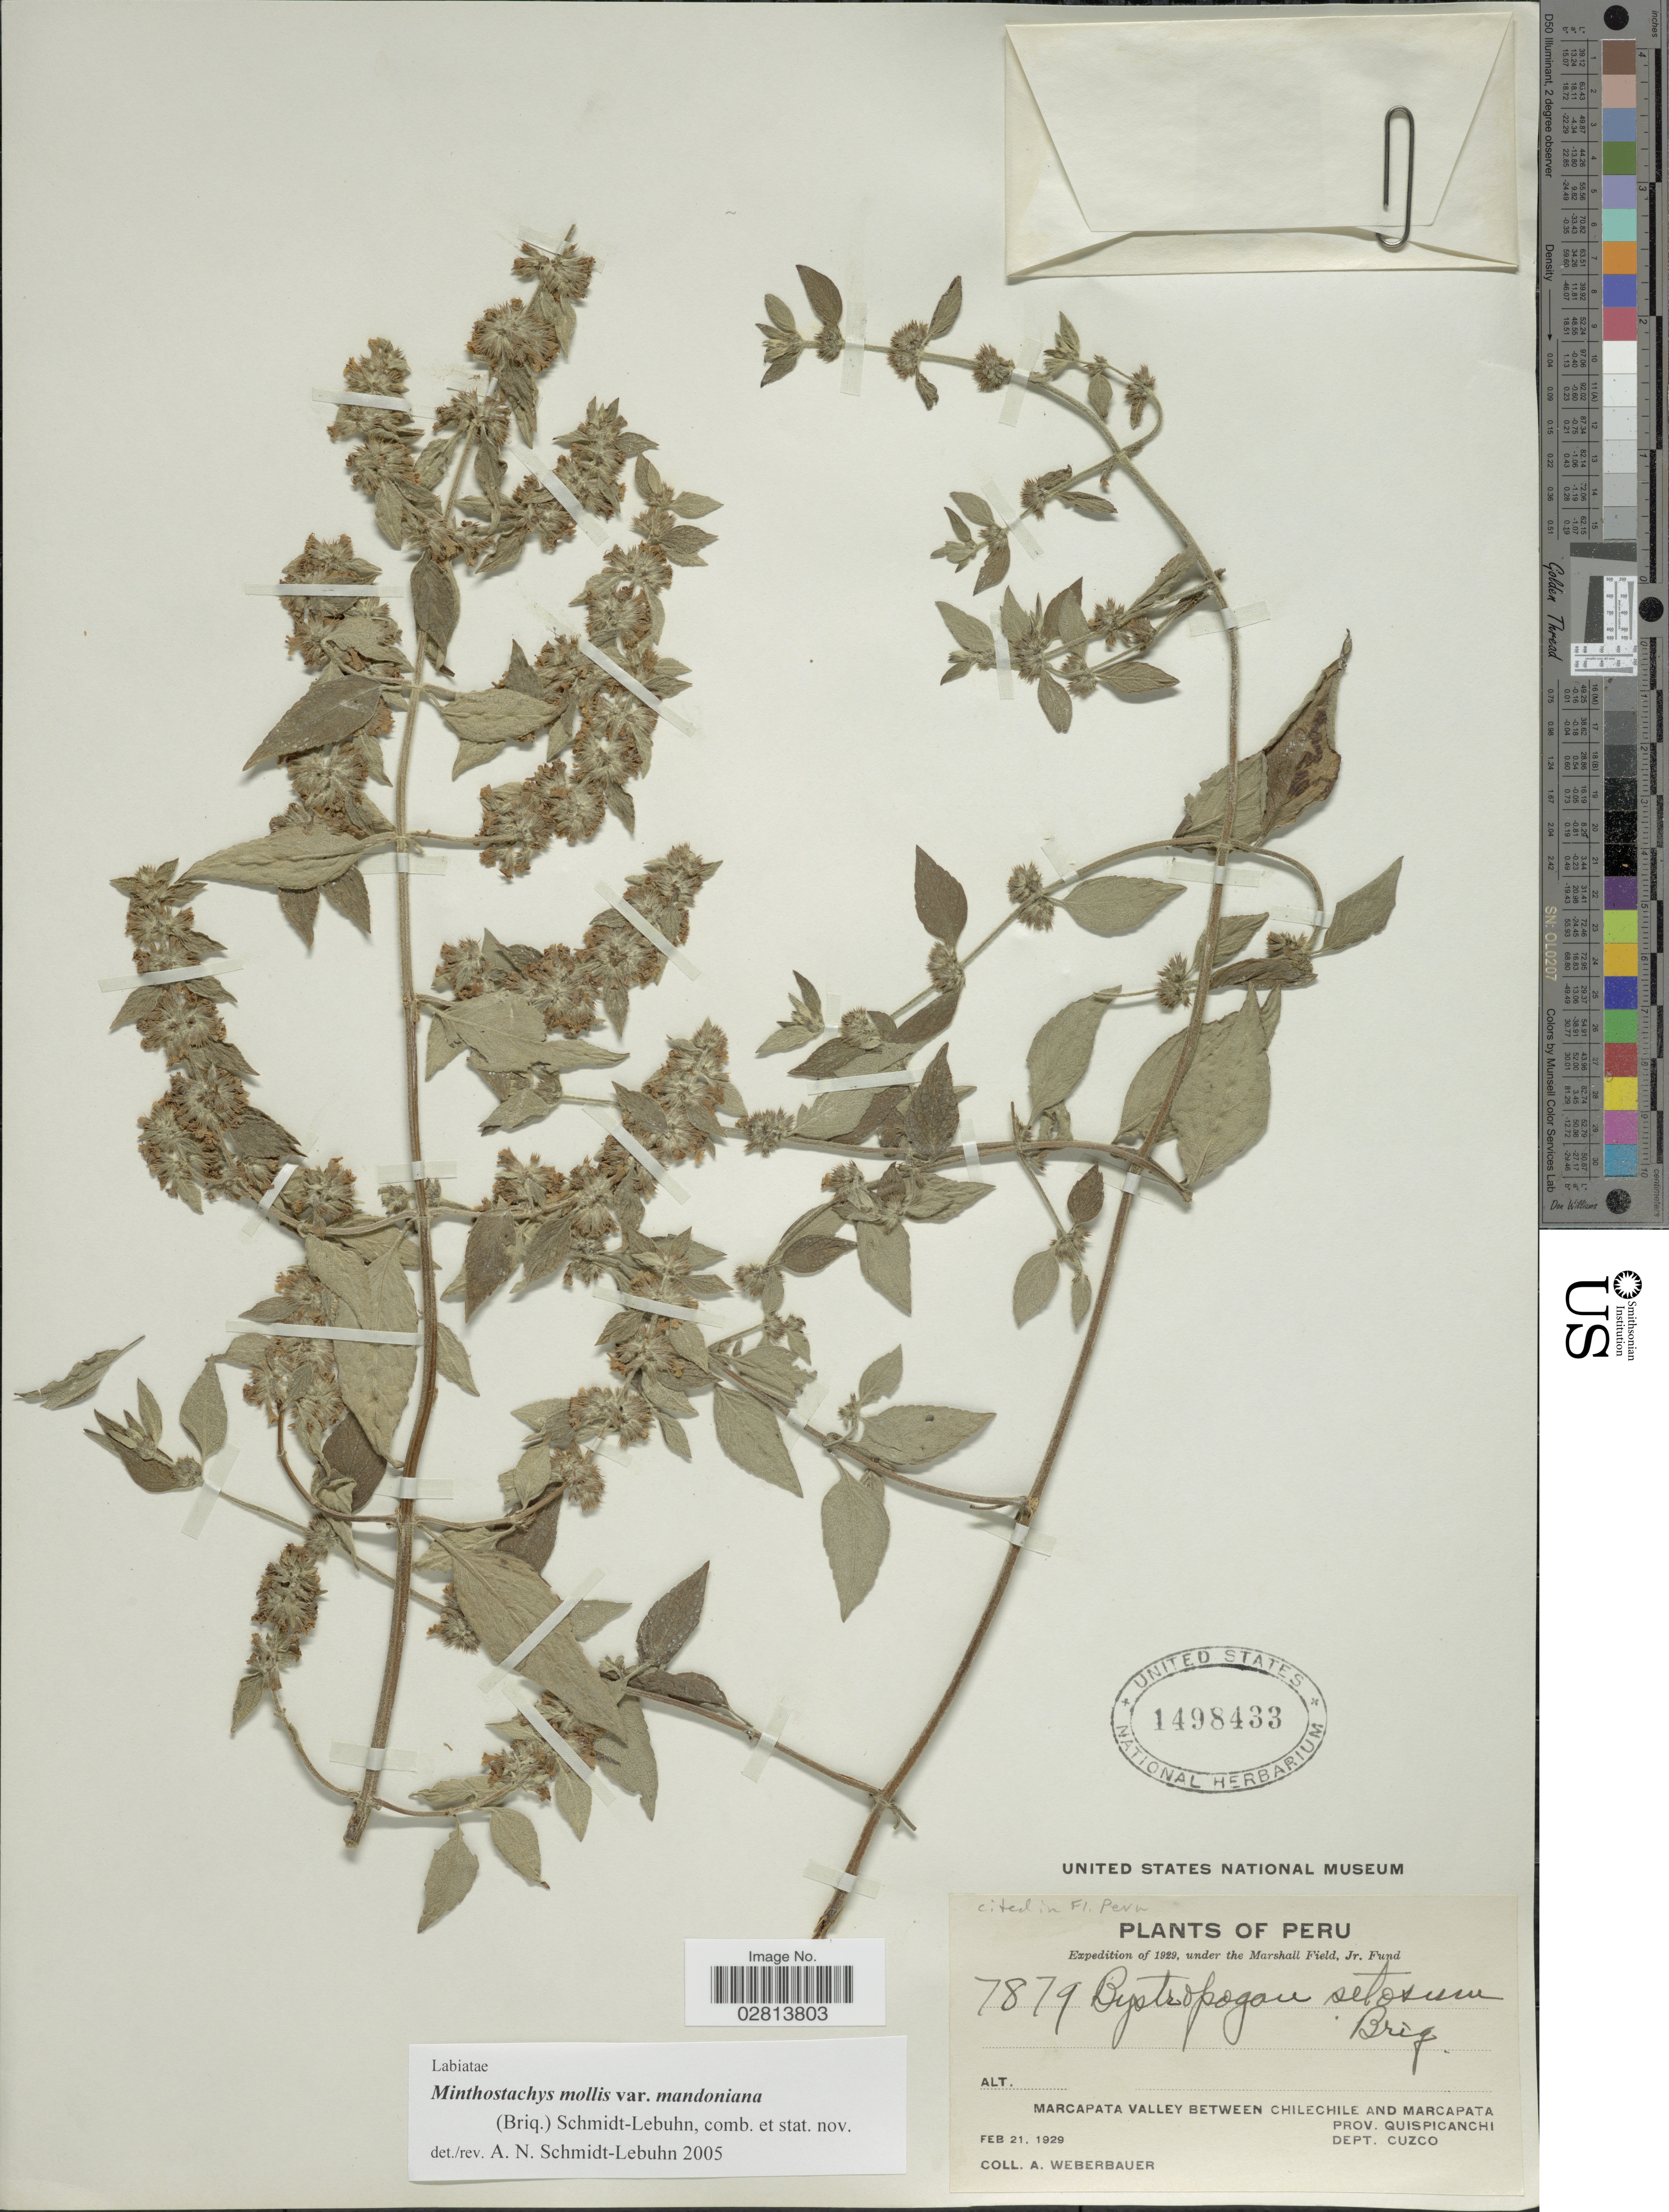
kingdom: Plantae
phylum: Tracheophyta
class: Magnoliopsida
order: Lamiales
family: Lamiaceae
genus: Minthostachys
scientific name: Minthostachys mollis var. mandoniana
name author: (Briq.) Schmidt-Leb.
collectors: A. Weberbauer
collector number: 7879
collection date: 1929-02-21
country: Peru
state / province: Cusco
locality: Marcapata Valley Between Chilechile and Marcapata, Prov. Quispicanchi.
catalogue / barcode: US 1498433